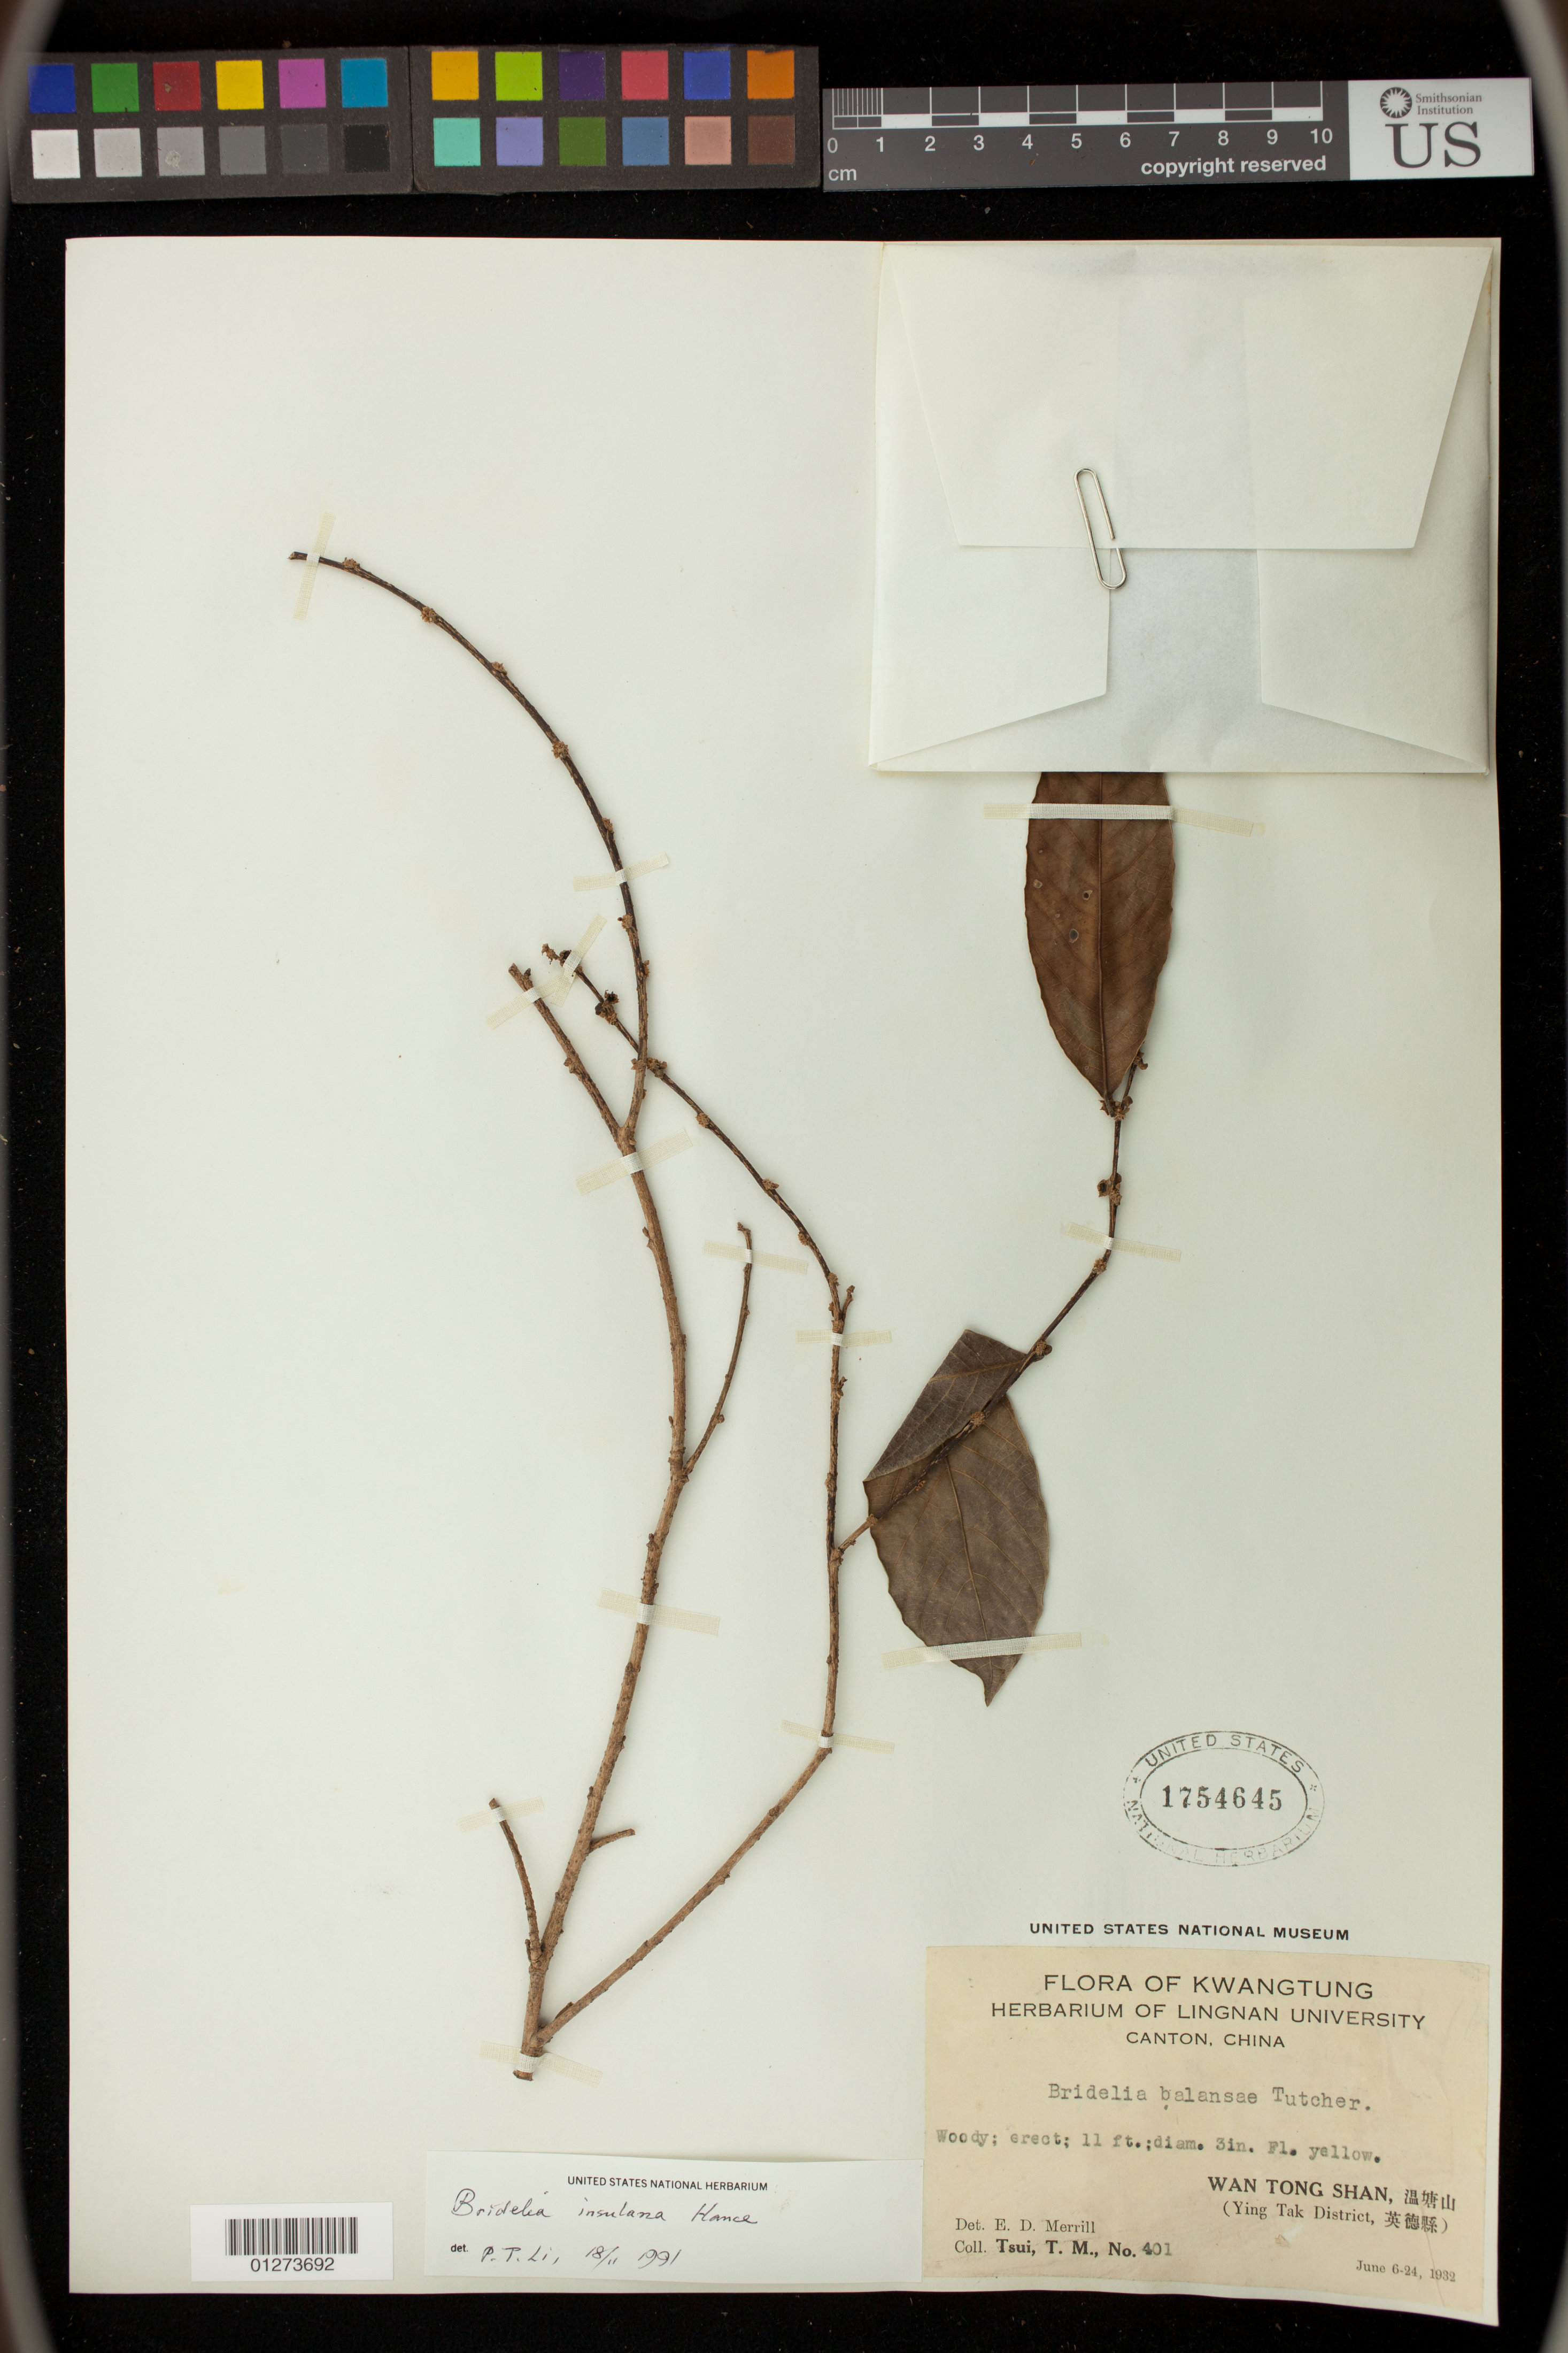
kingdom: Plantae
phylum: Tracheophyta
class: Magnoliopsida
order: Malpighiales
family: Phyllanthaceae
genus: Bridelia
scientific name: Bridelia balansae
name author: Tutcher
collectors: T. Tsui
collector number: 401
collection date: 1932-06-06/1932-06-24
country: China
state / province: Guangdong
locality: Wan Tong Shan,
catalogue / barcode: US 1754645